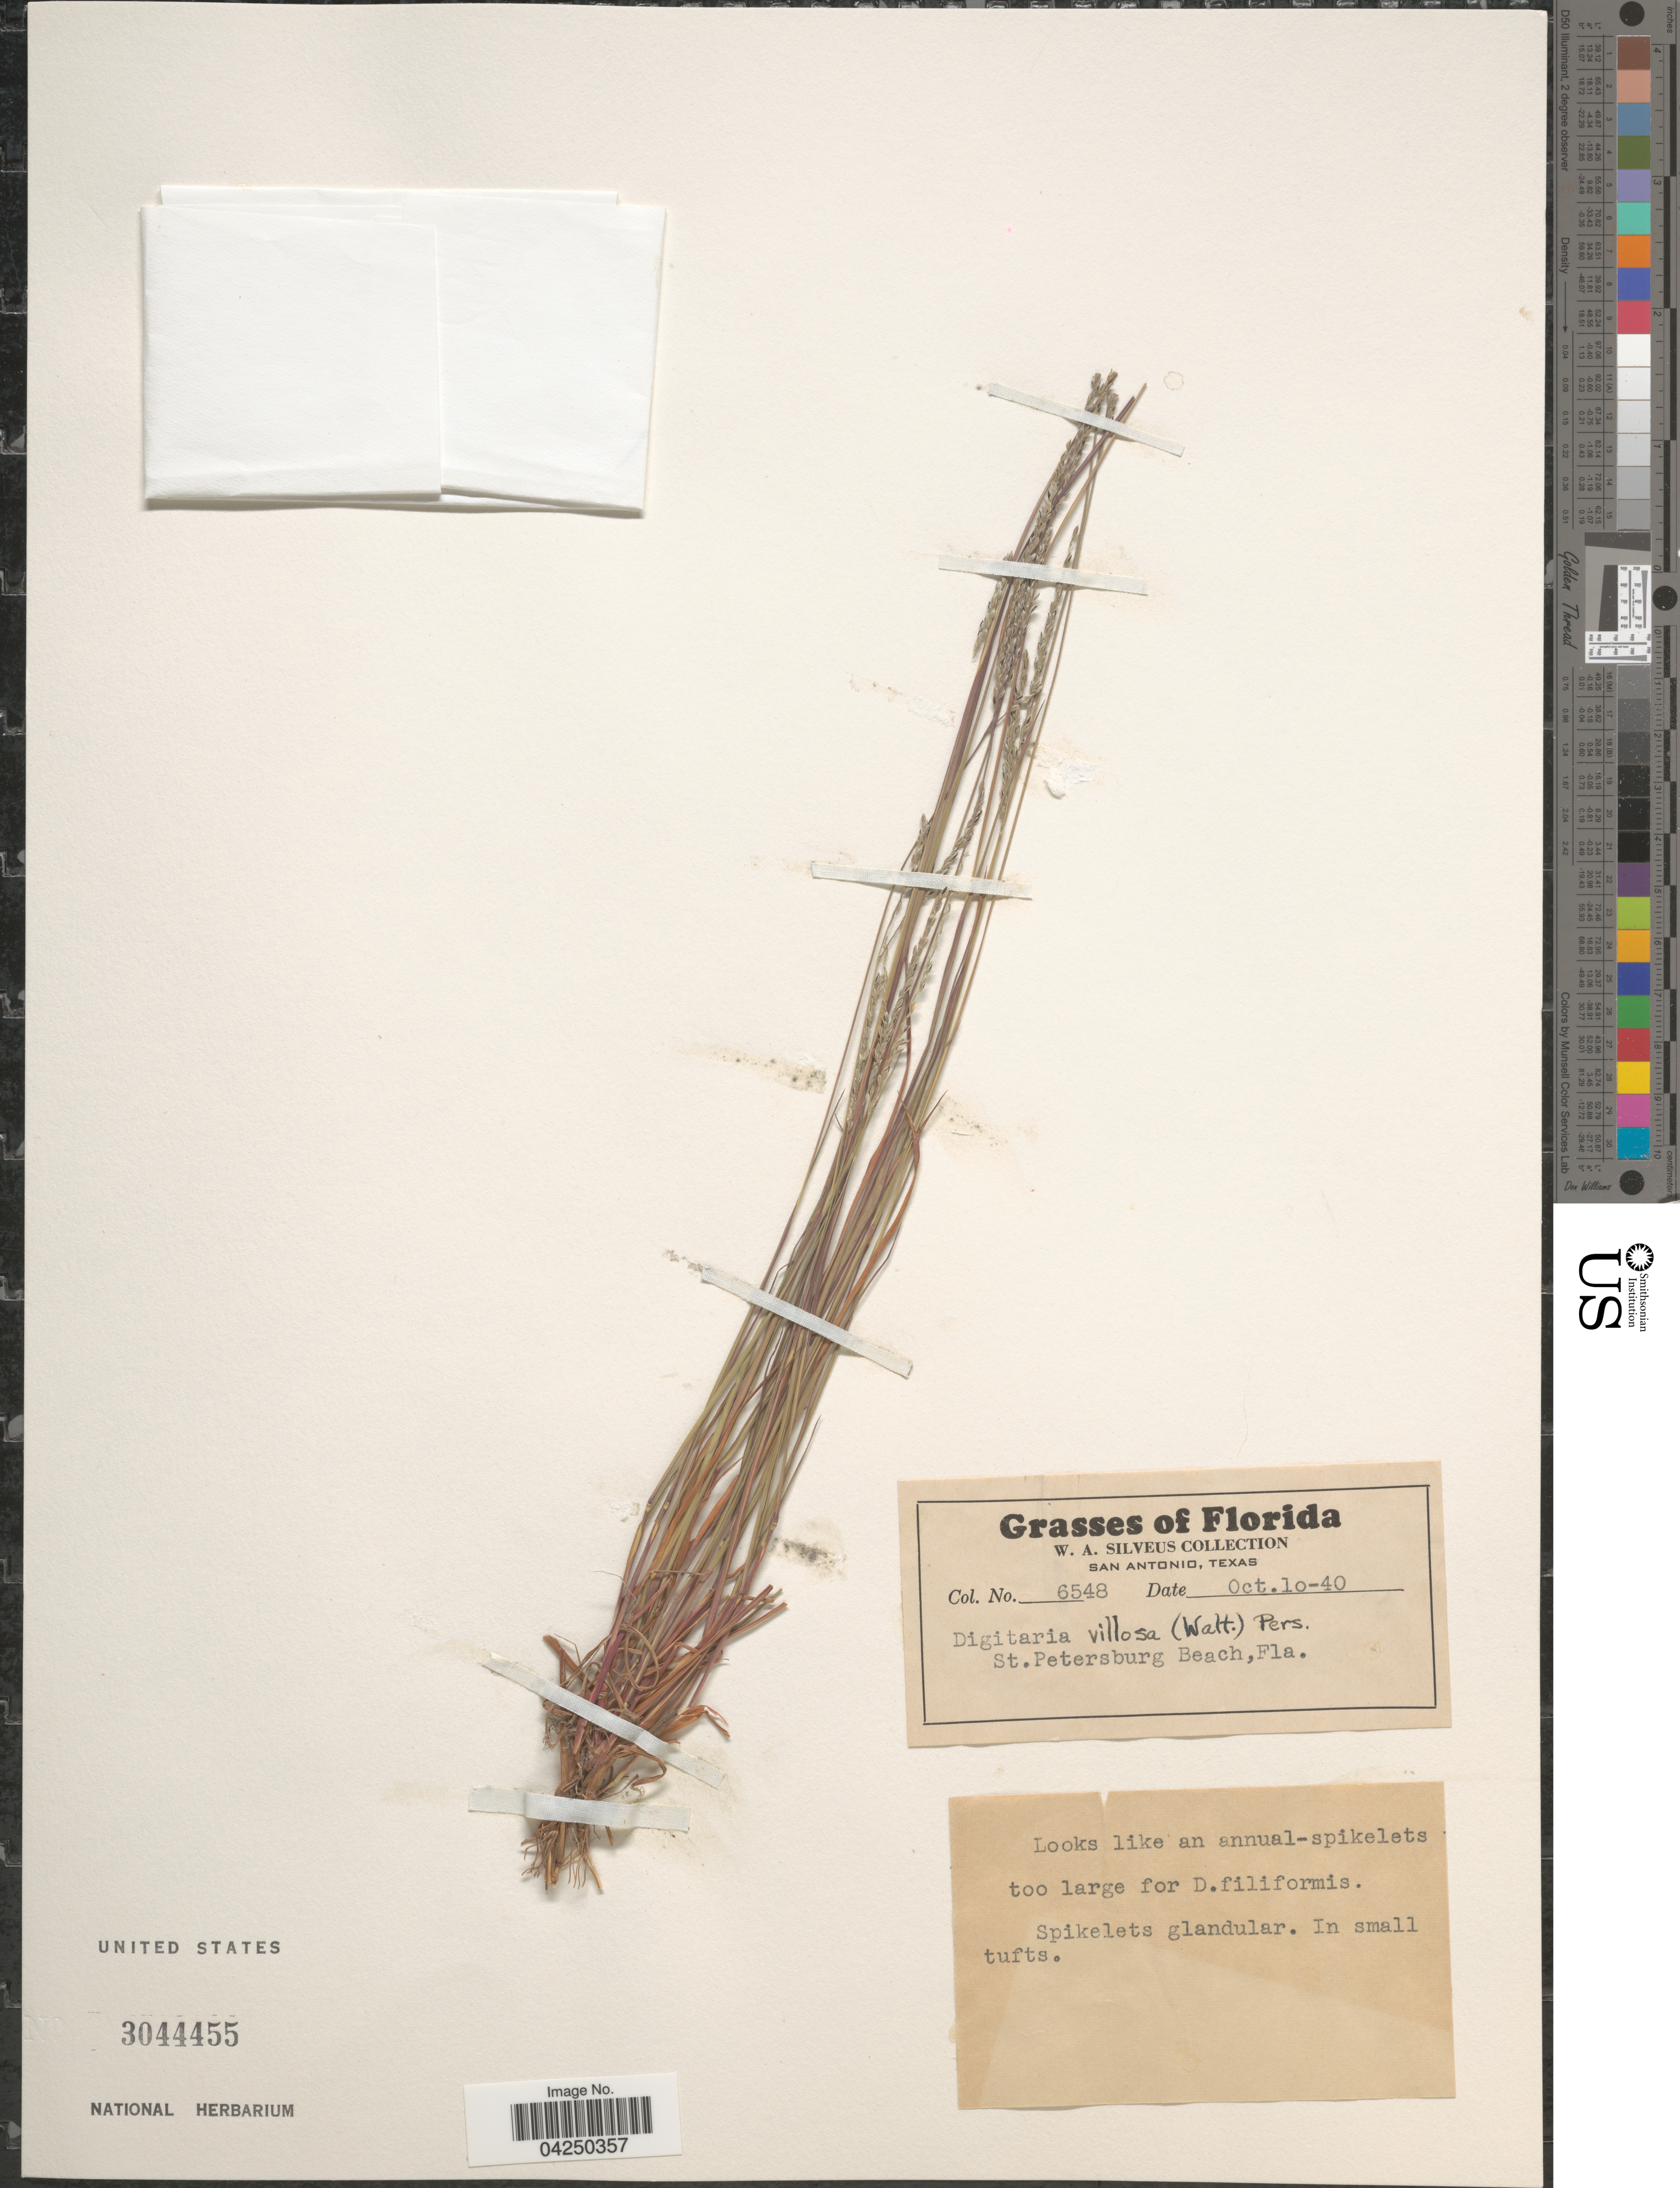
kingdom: Plantae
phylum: Tracheophyta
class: Liliopsida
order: Poales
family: Poaceae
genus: Digitaria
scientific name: Digitaria villosa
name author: (Walter) Pers.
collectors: W. Silveus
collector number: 6548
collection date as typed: Transcribed d/m/y: 10/10/40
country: United States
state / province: Florida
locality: St. Petersburg Beach.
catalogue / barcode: US 3044455